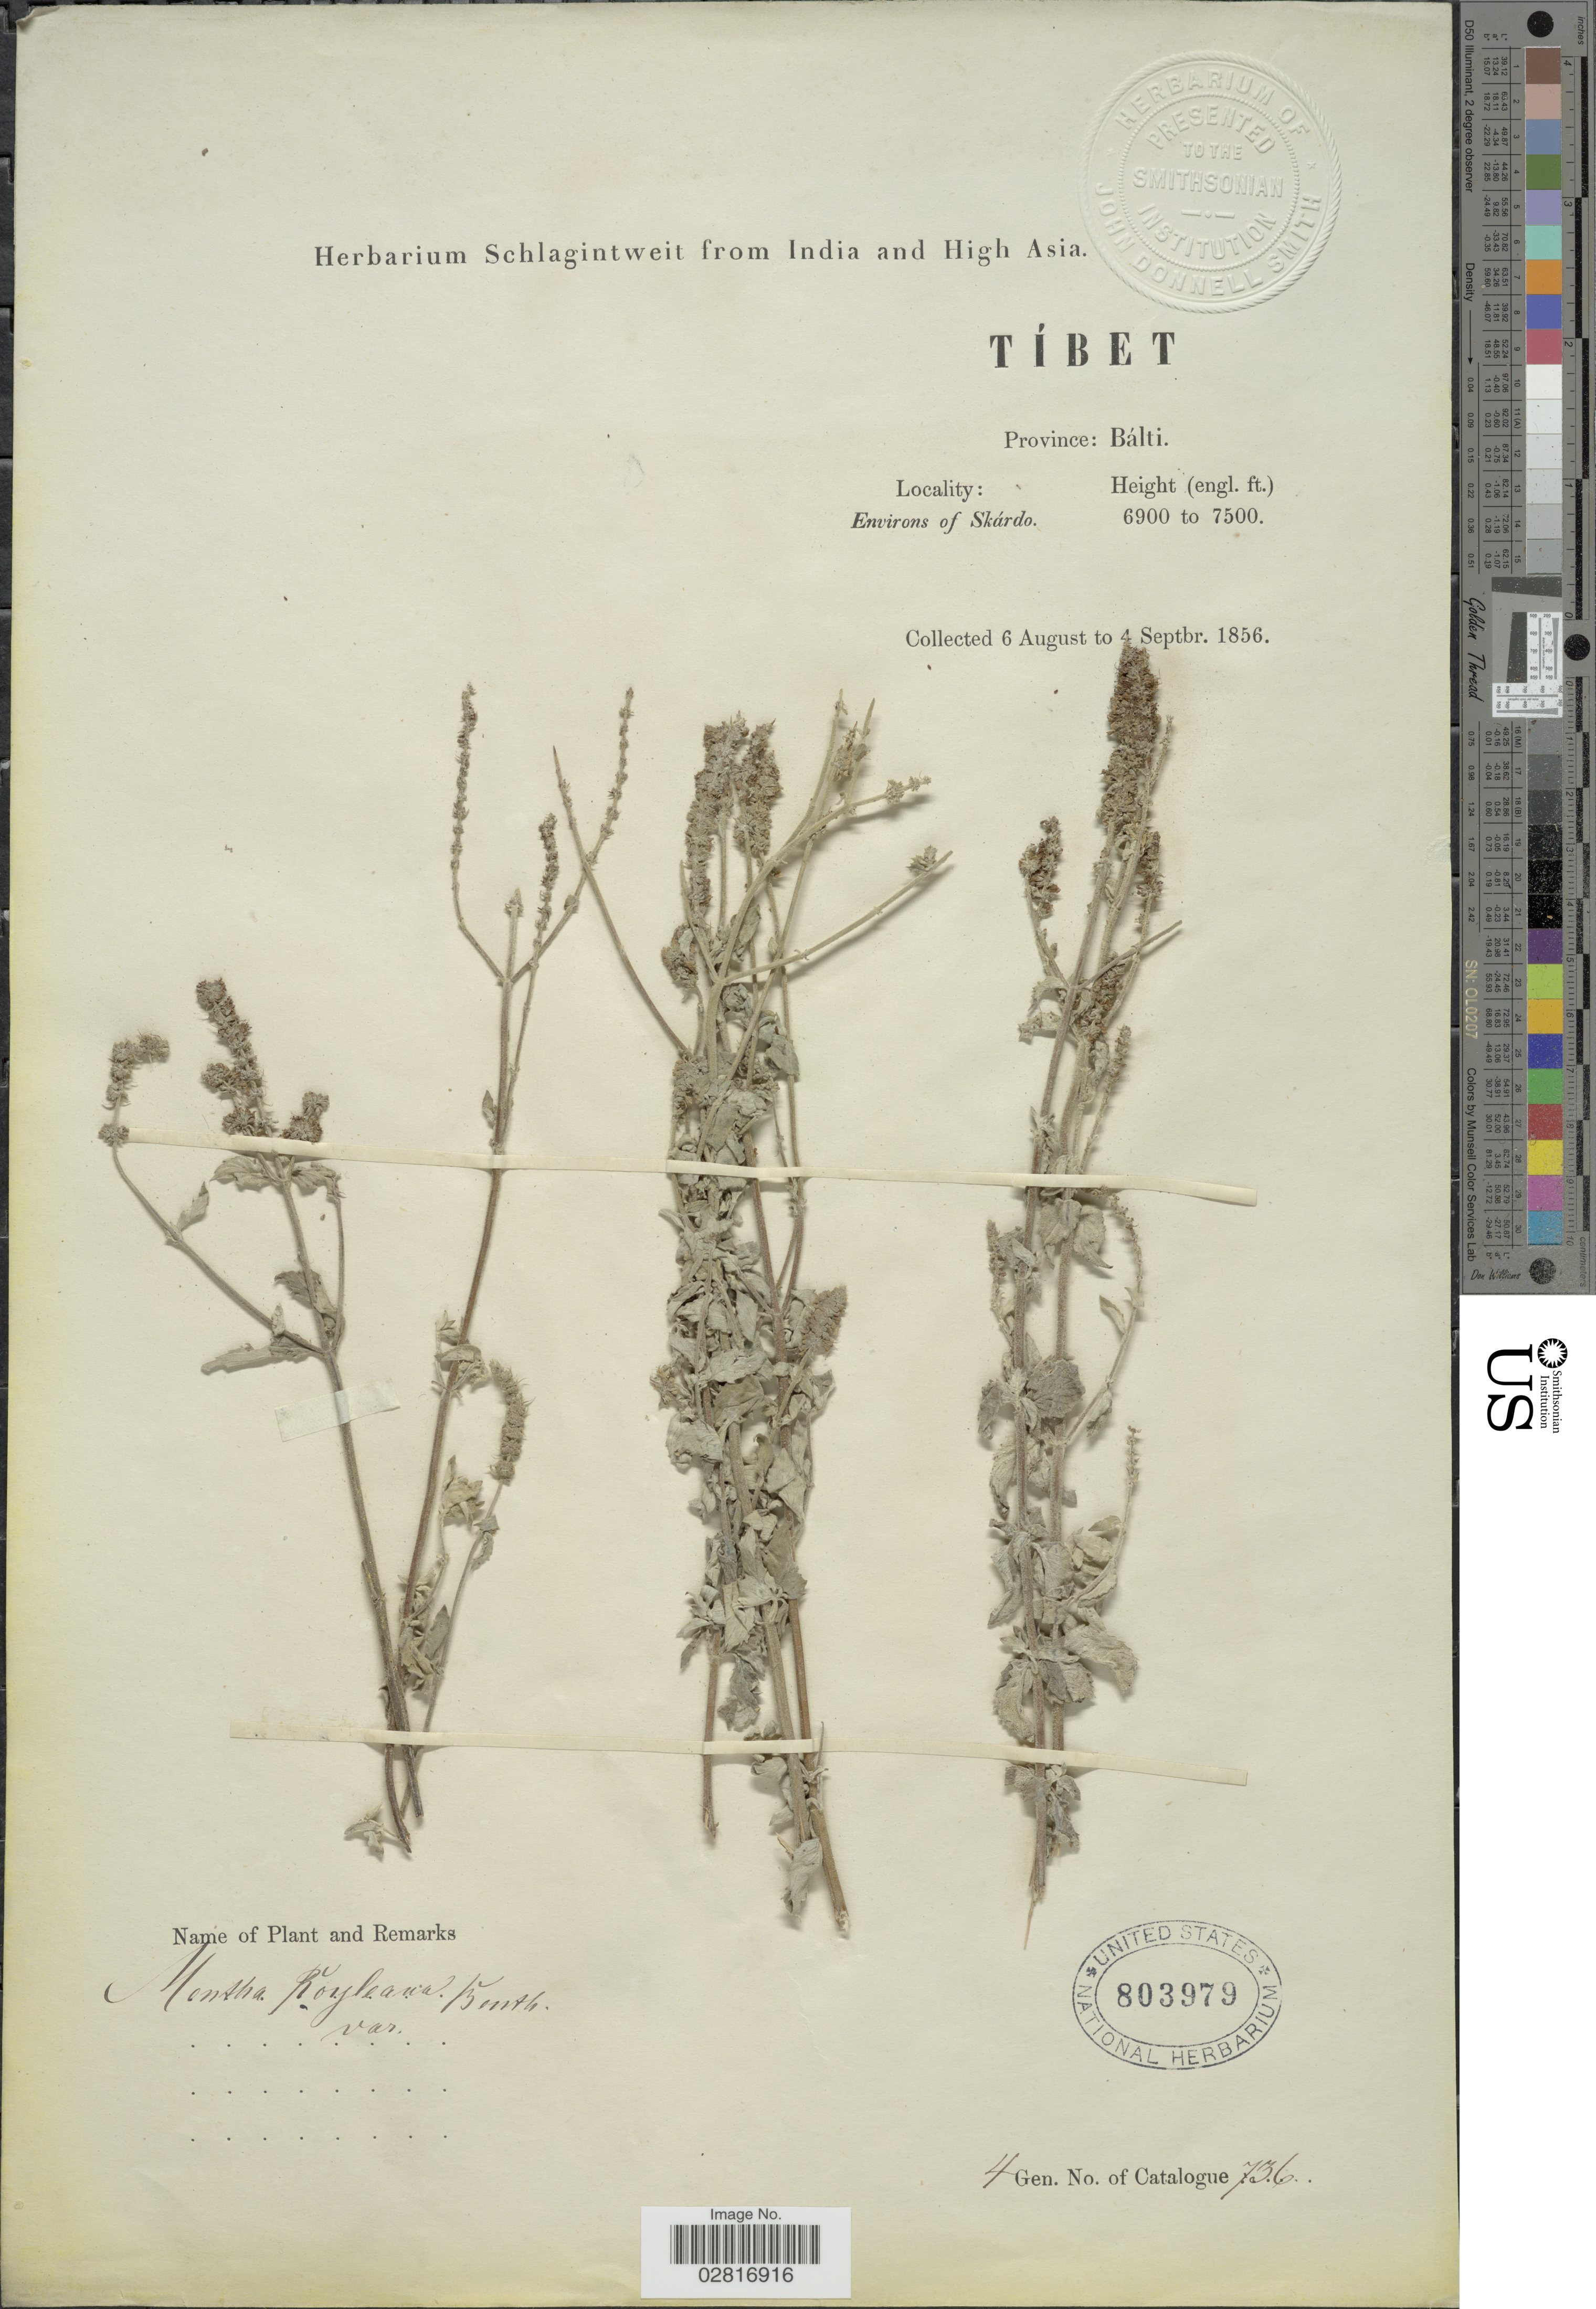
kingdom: Plantae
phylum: Tracheophyta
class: Magnoliopsida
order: Lamiales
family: Lamiaceae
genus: Mentha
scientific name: Mentha royleana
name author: Wall. ex Benth.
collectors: ex herb. Schlagintweit from India and High Asia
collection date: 1856-08-06/1856-09-04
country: China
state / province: Xizang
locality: Tíbet, Province: Bálti, Environs of Skárdo.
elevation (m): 2103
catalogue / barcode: US 803979